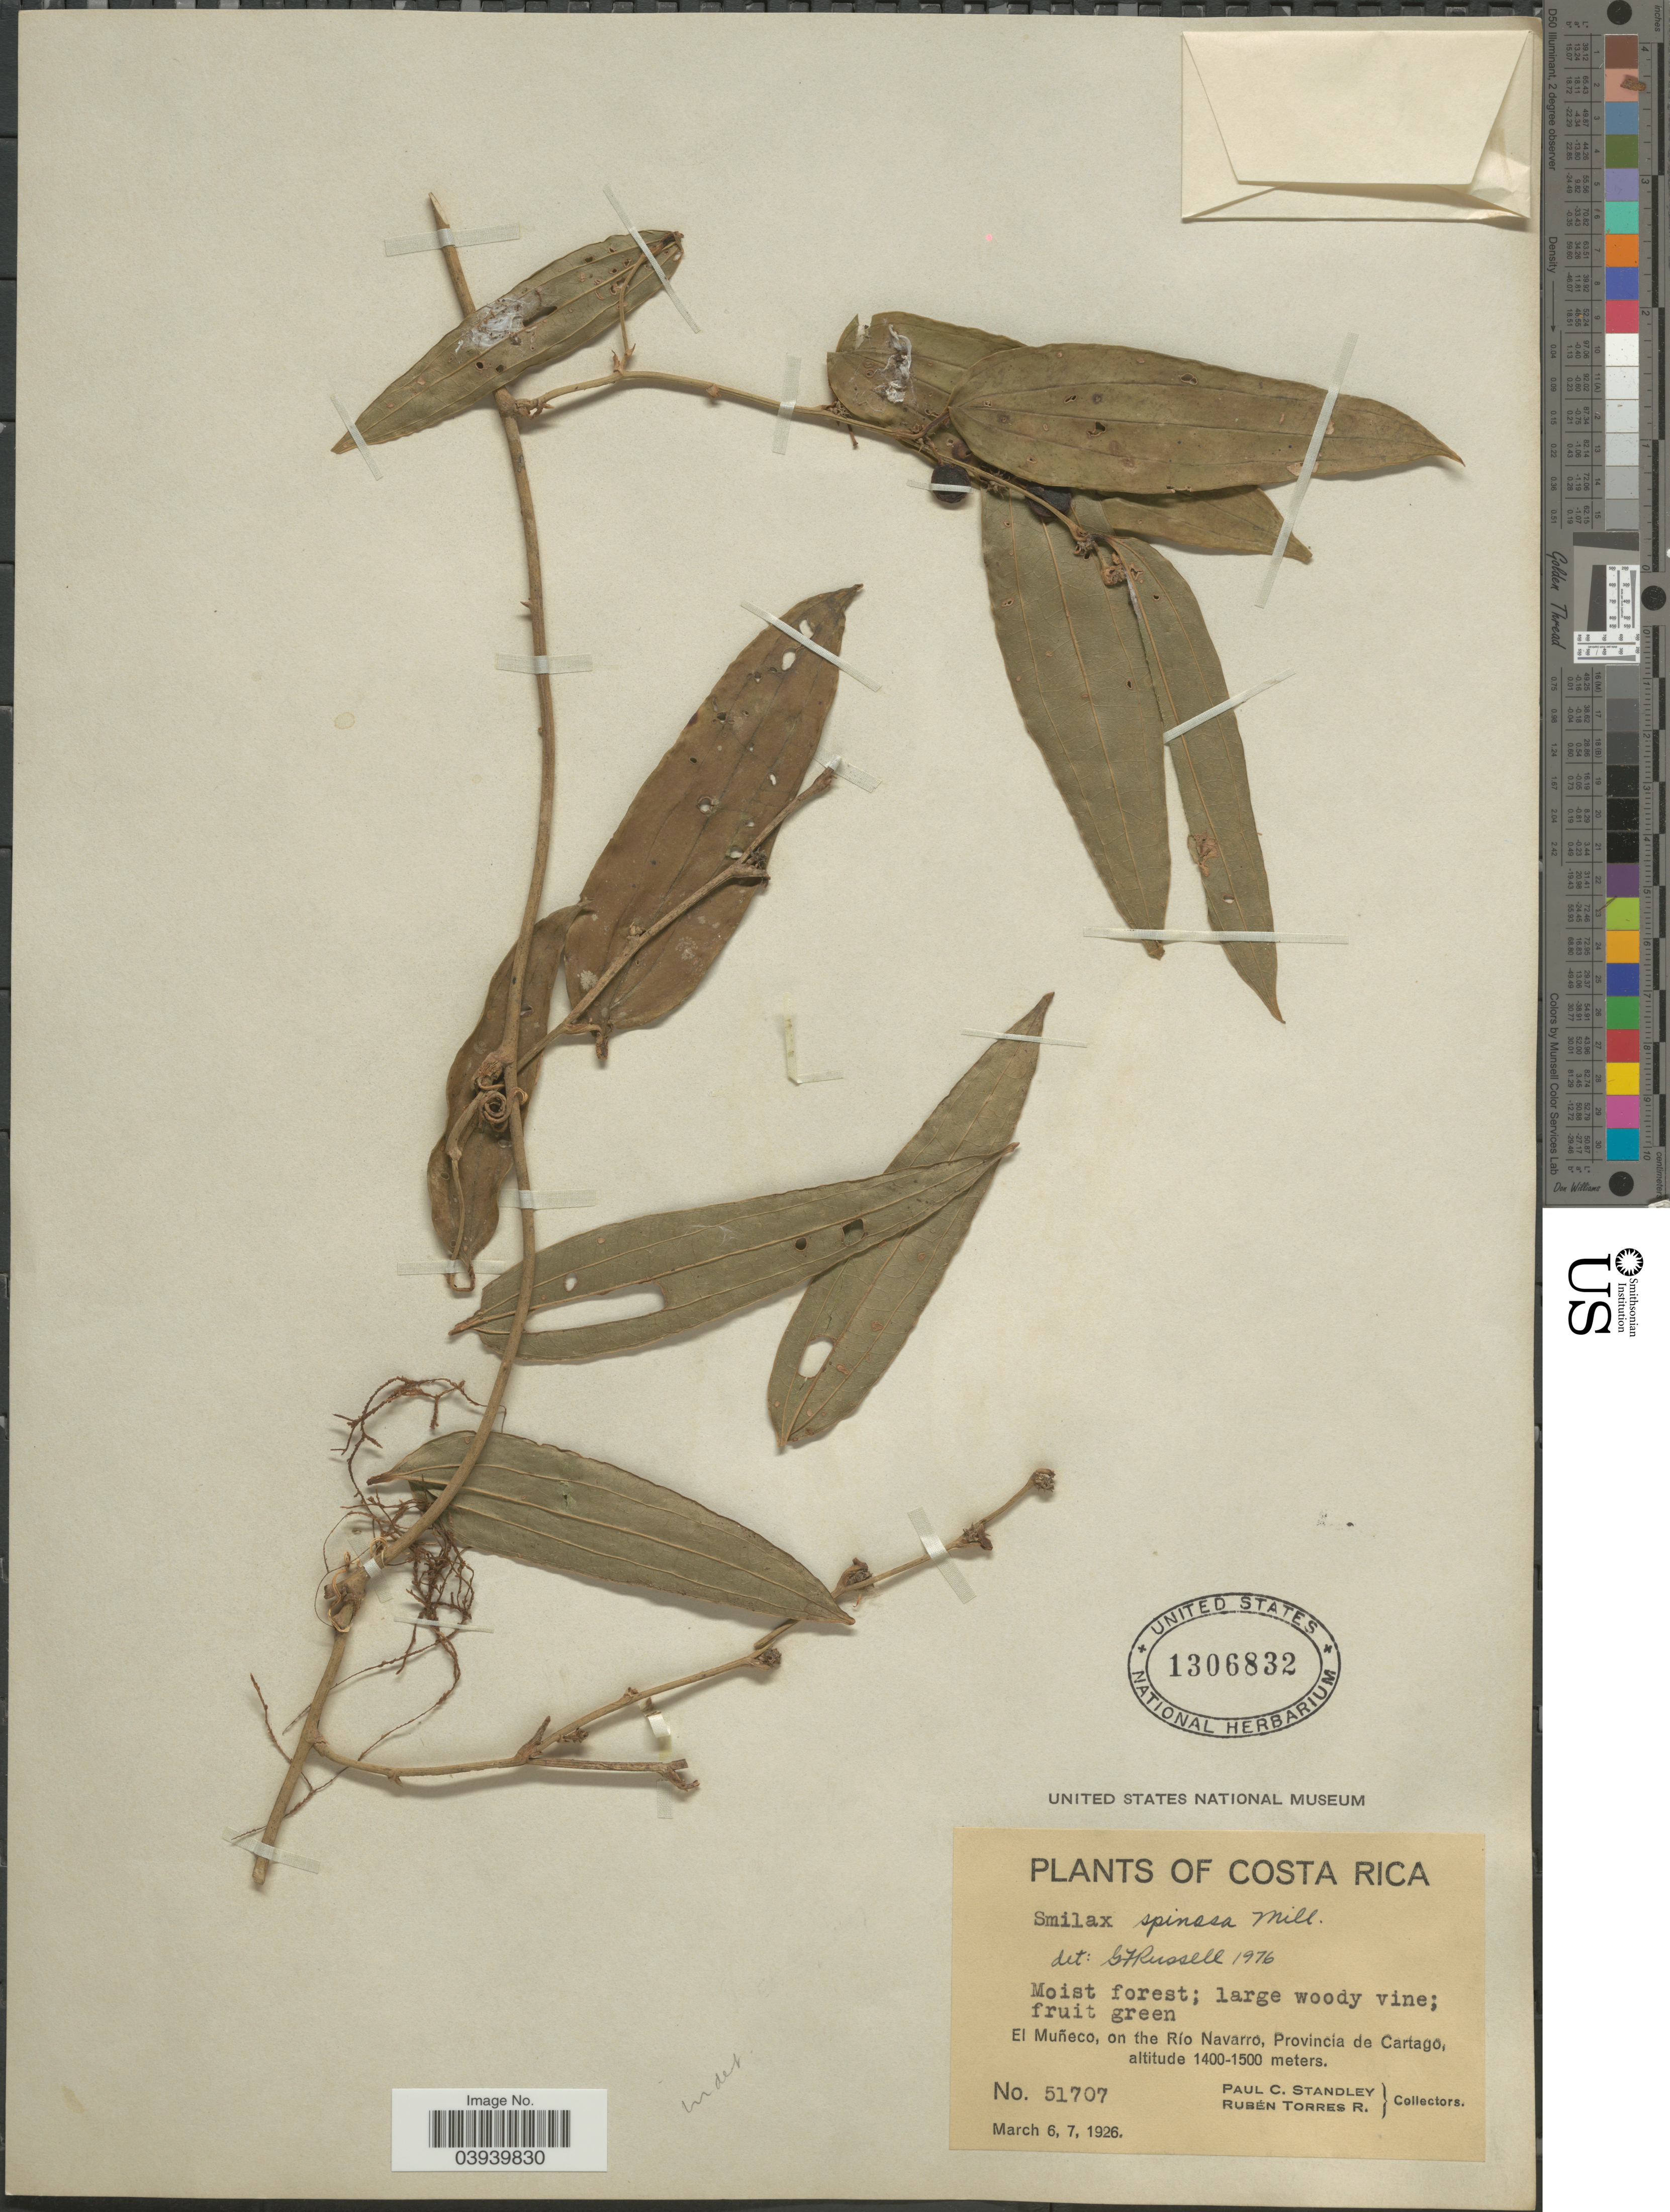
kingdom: Plantae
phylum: Tracheophyta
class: Liliopsida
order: Liliales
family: Smilacaceae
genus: Smilax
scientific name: Smilax spinosa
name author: Mill.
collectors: P. C. Standley & R. Torres Rojas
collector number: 51707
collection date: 1926-03-06/1926-03-07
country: Costa Rica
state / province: Cartago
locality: El Muñeco, on the Río Navarro.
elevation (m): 1400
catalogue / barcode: US 1306832